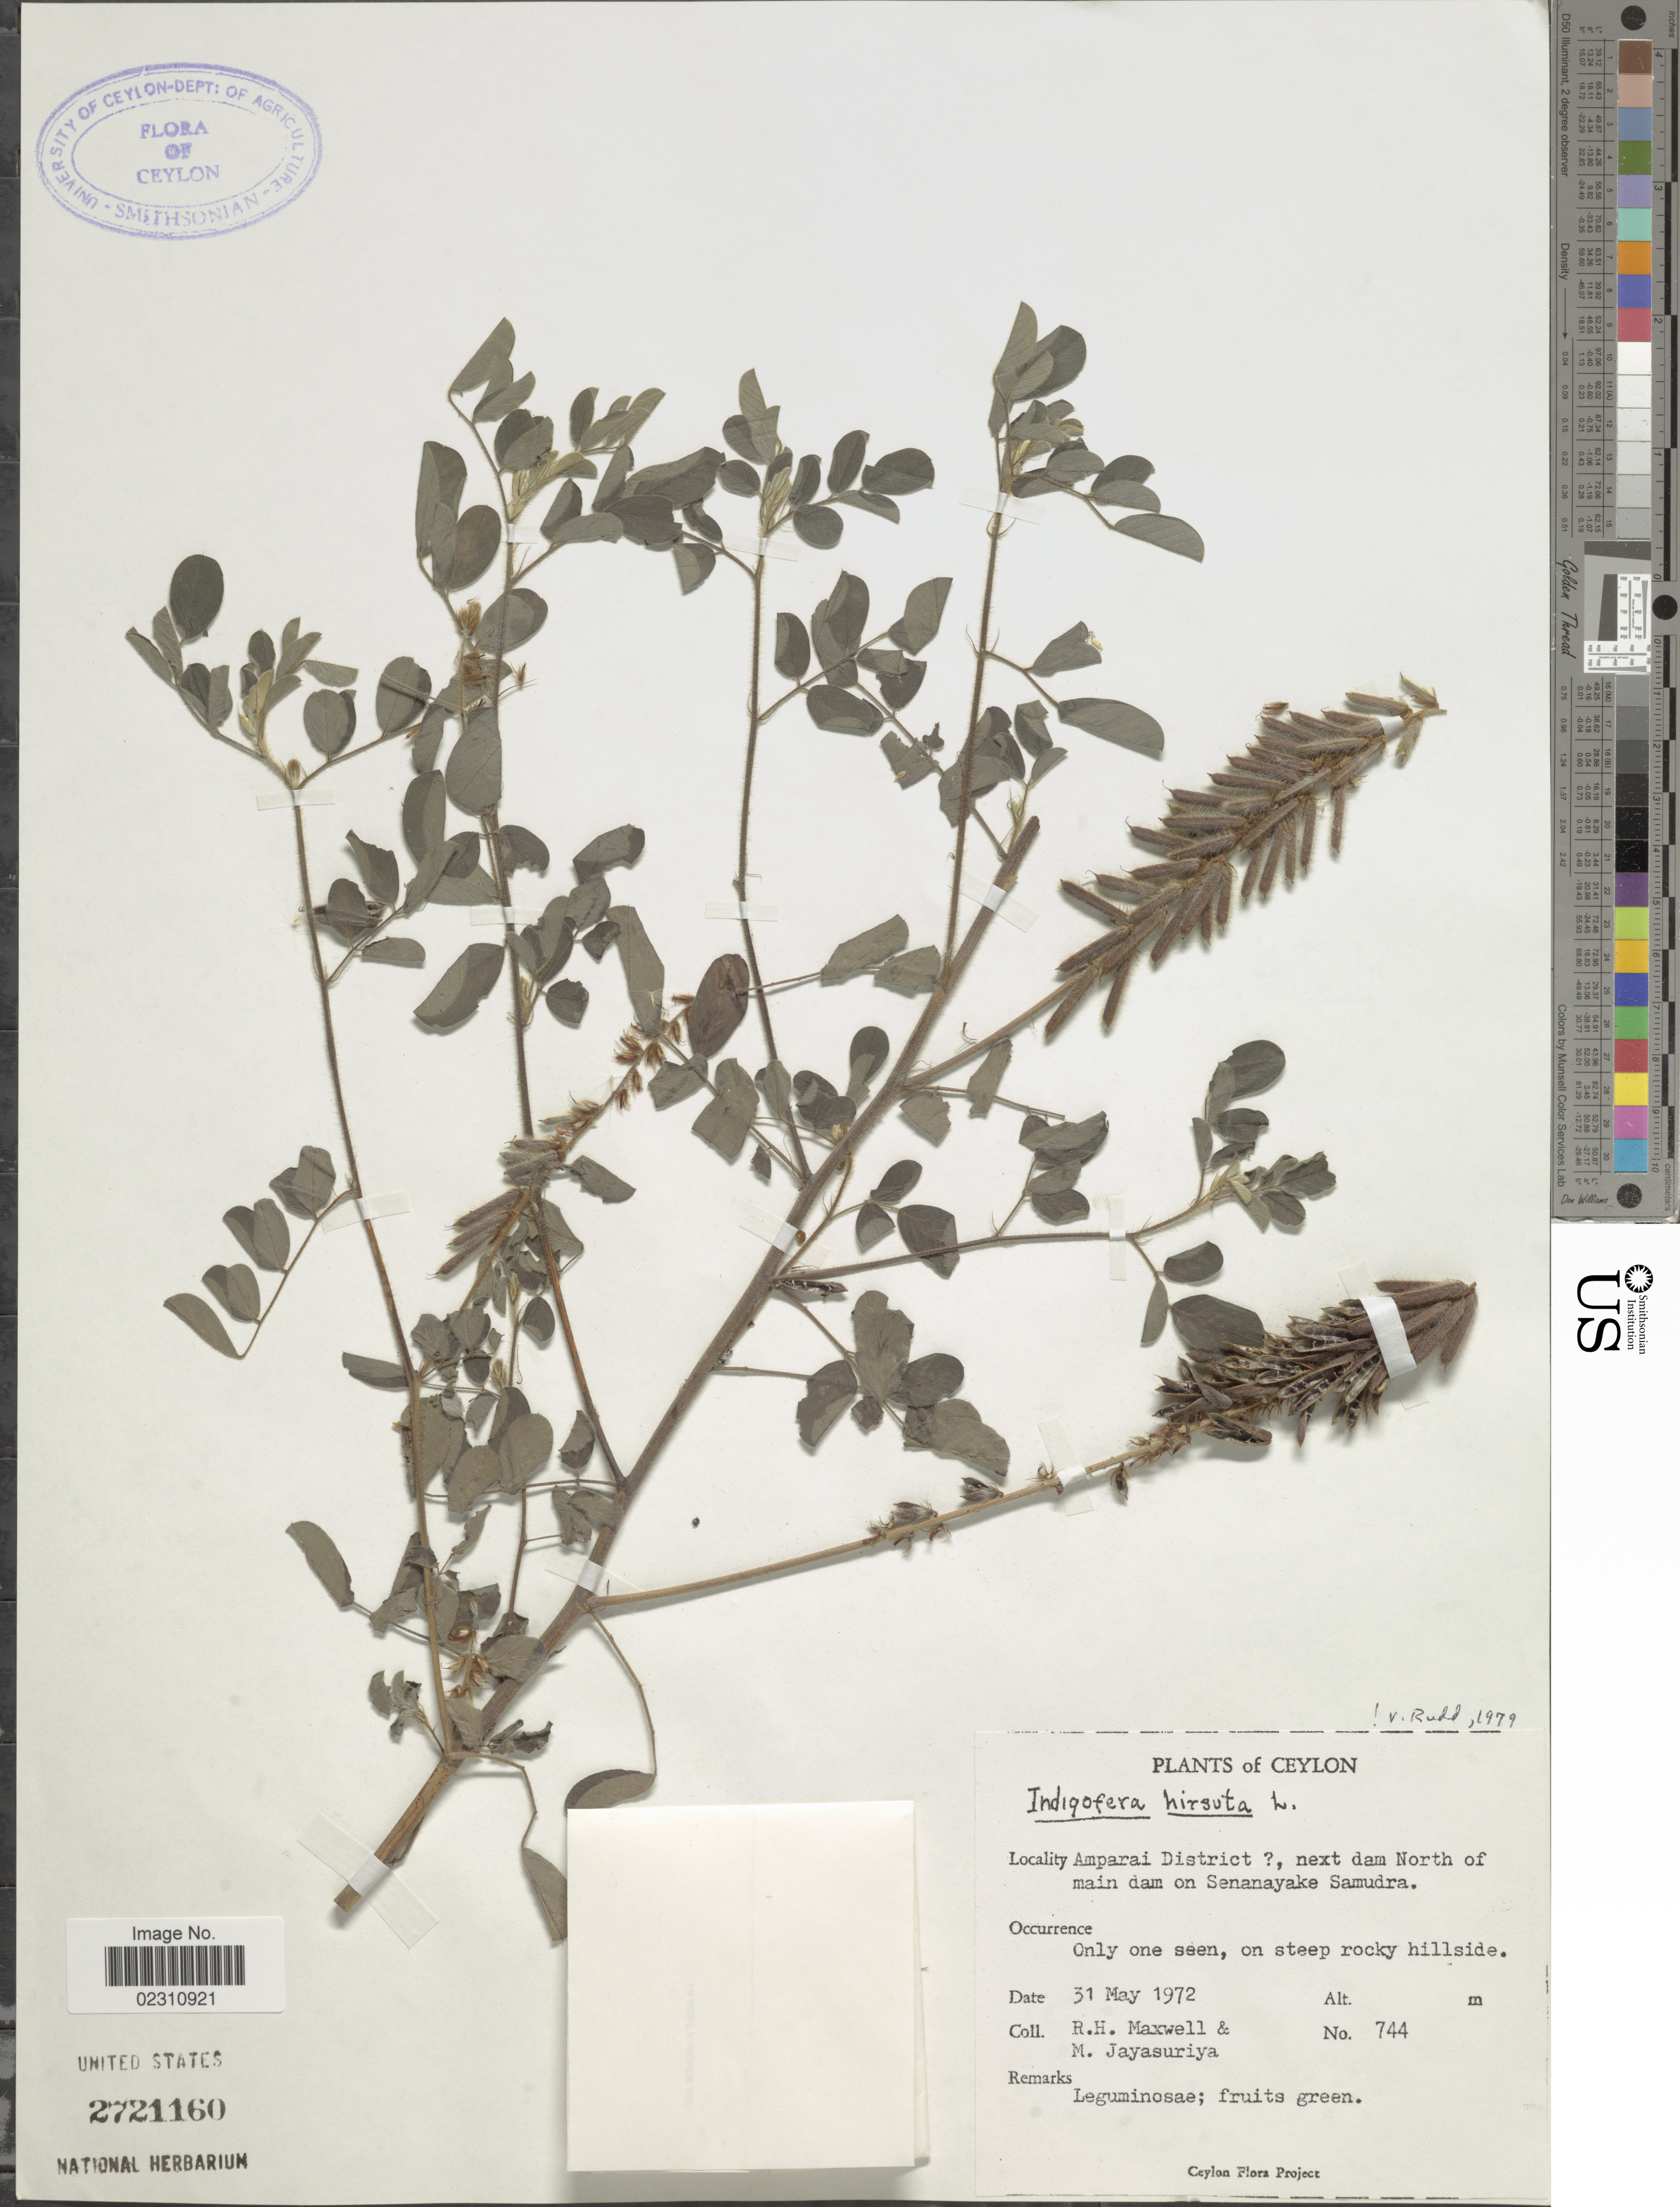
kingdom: Plantae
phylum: Tracheophyta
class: Magnoliopsida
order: Fabales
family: Fabaceae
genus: Indigofera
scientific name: Indigofera hirsuta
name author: L.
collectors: R. Maxwell & M. Jayasuriya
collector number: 744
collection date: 1972-05-31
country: Sri Lanka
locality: Ceylon, Amparai District [unsure placement]., next dam North of main dam on Senanayake Samudra.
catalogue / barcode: US 2721160